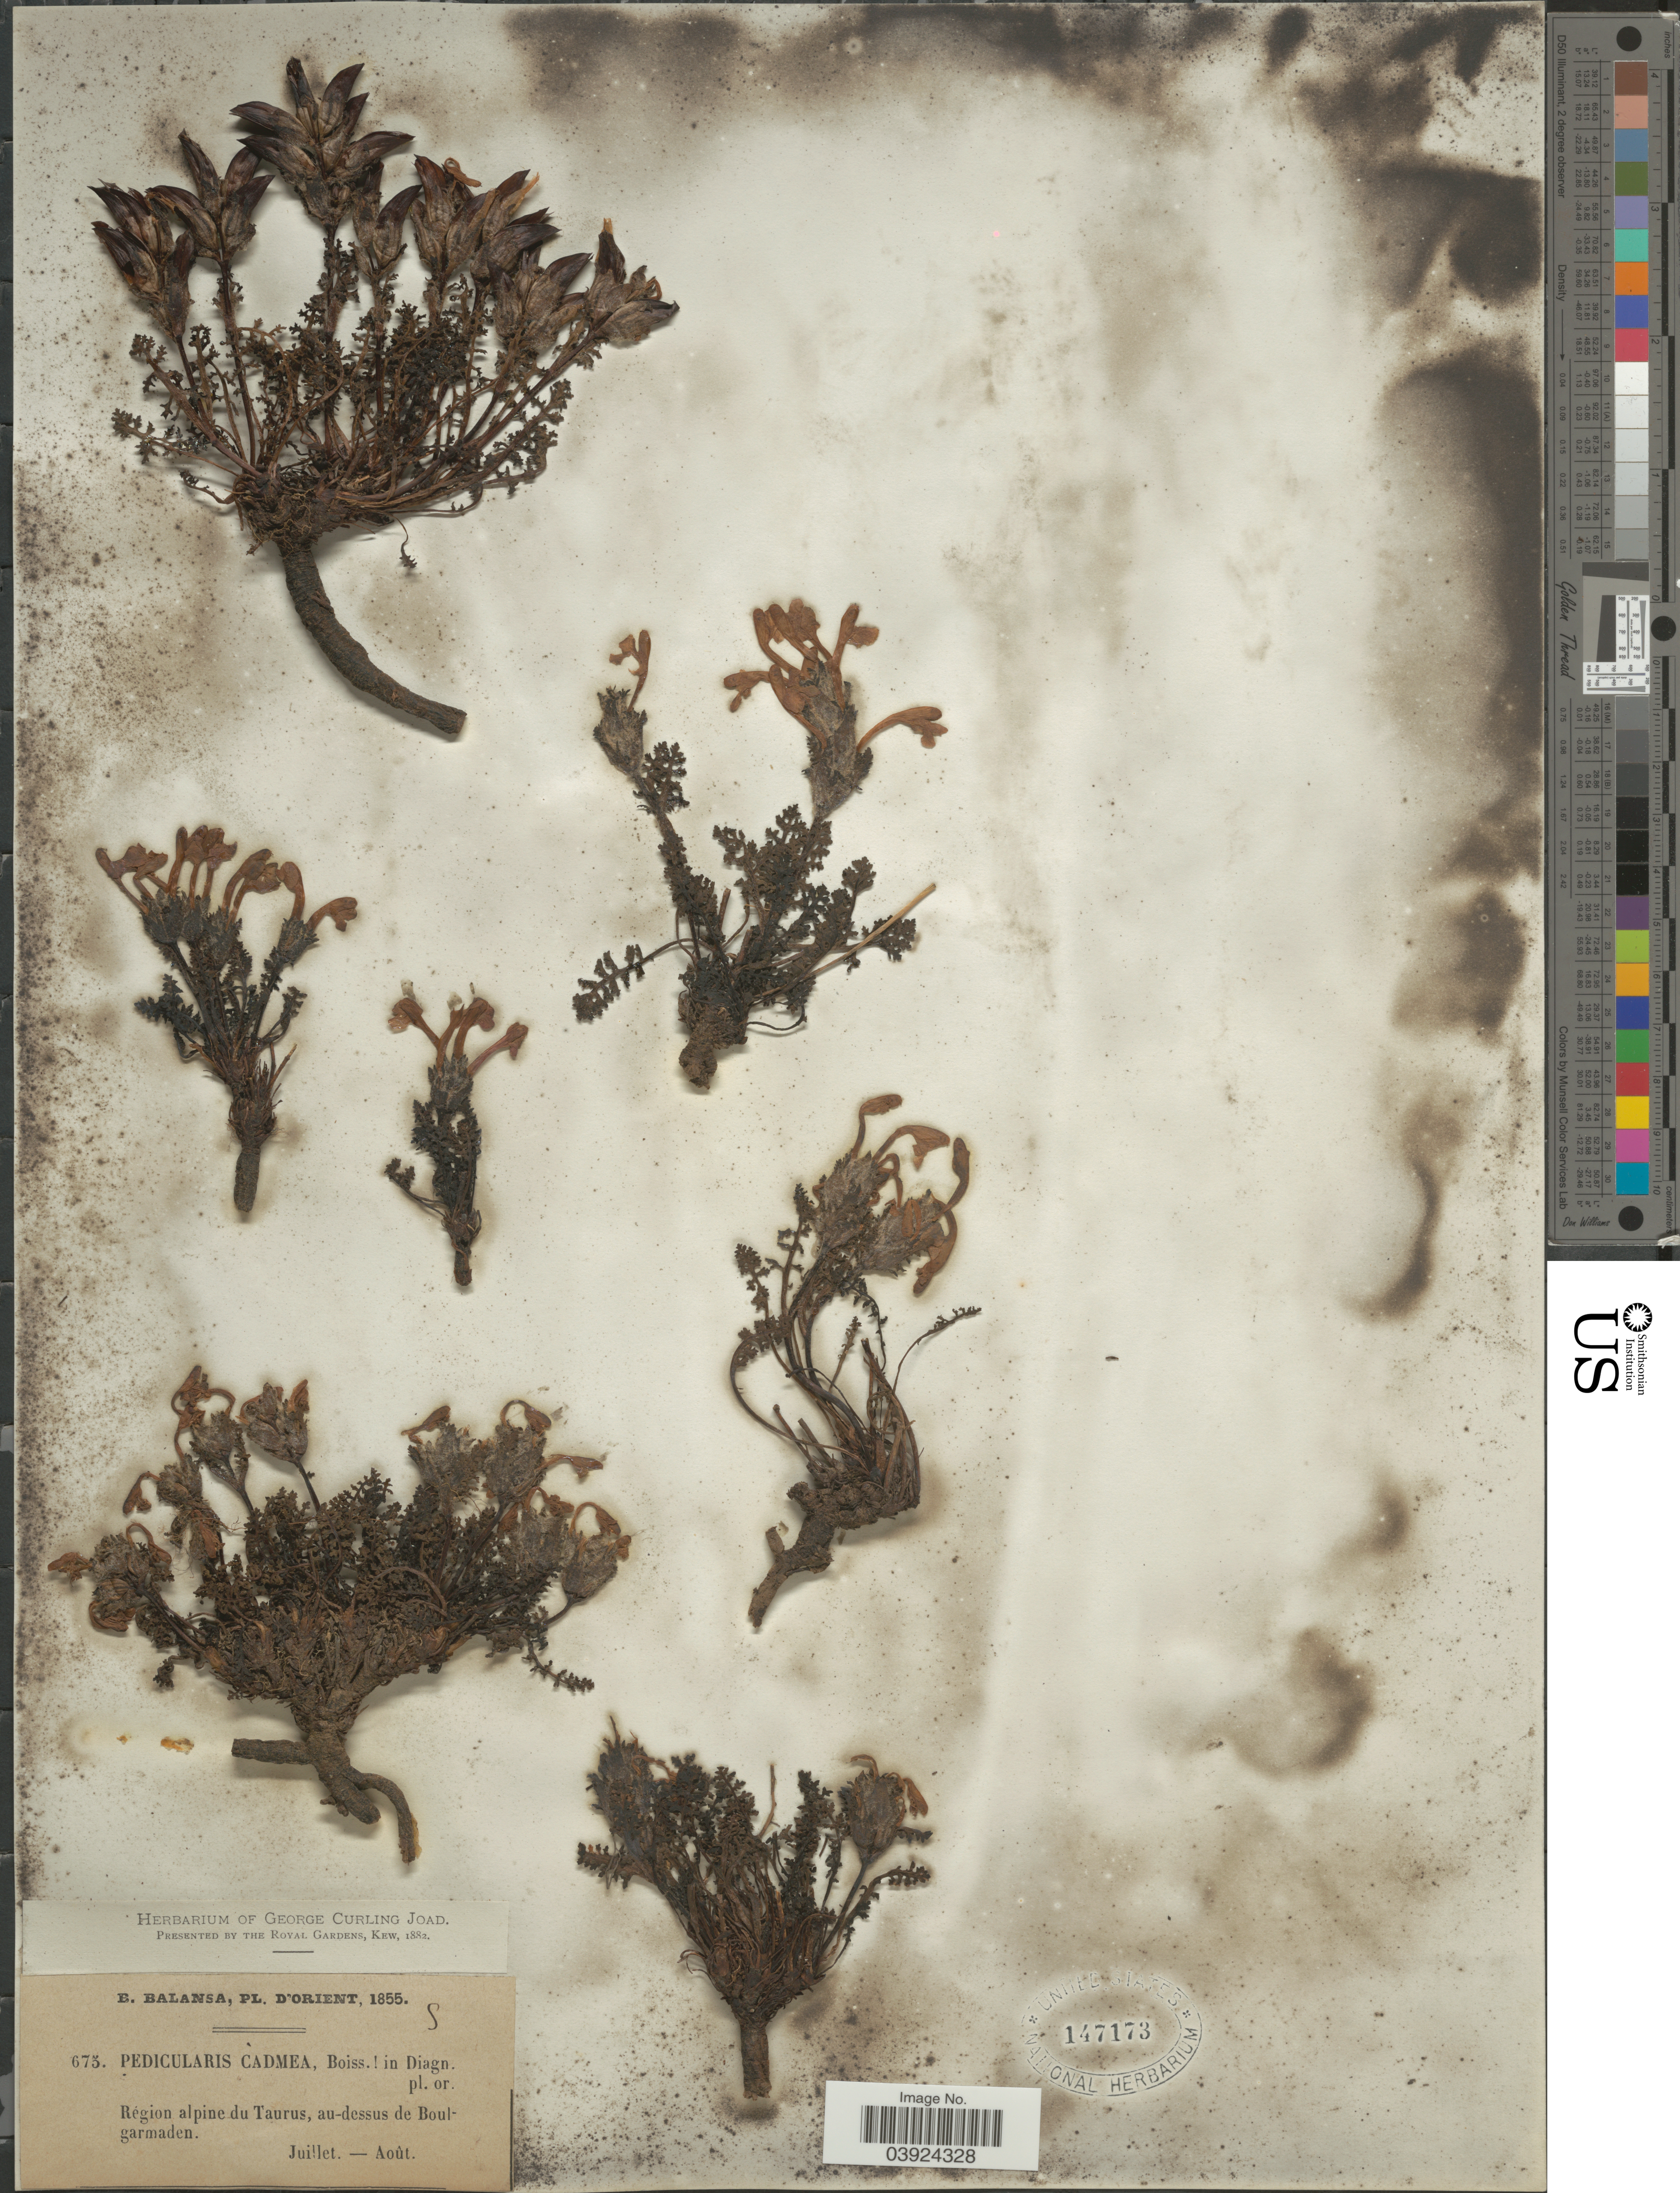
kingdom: Plantae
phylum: Tracheophyta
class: Magnoliopsida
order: Lamiales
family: Orobanchaceae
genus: Pedicularis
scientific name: Pedicularis cadmea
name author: Boiss.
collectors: B. Balansa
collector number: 675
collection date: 1855-07/1855-08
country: Turkey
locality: D'Orient. Région alpine du Taurus, au-dessus de Boulgarmaden.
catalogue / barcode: US 147173